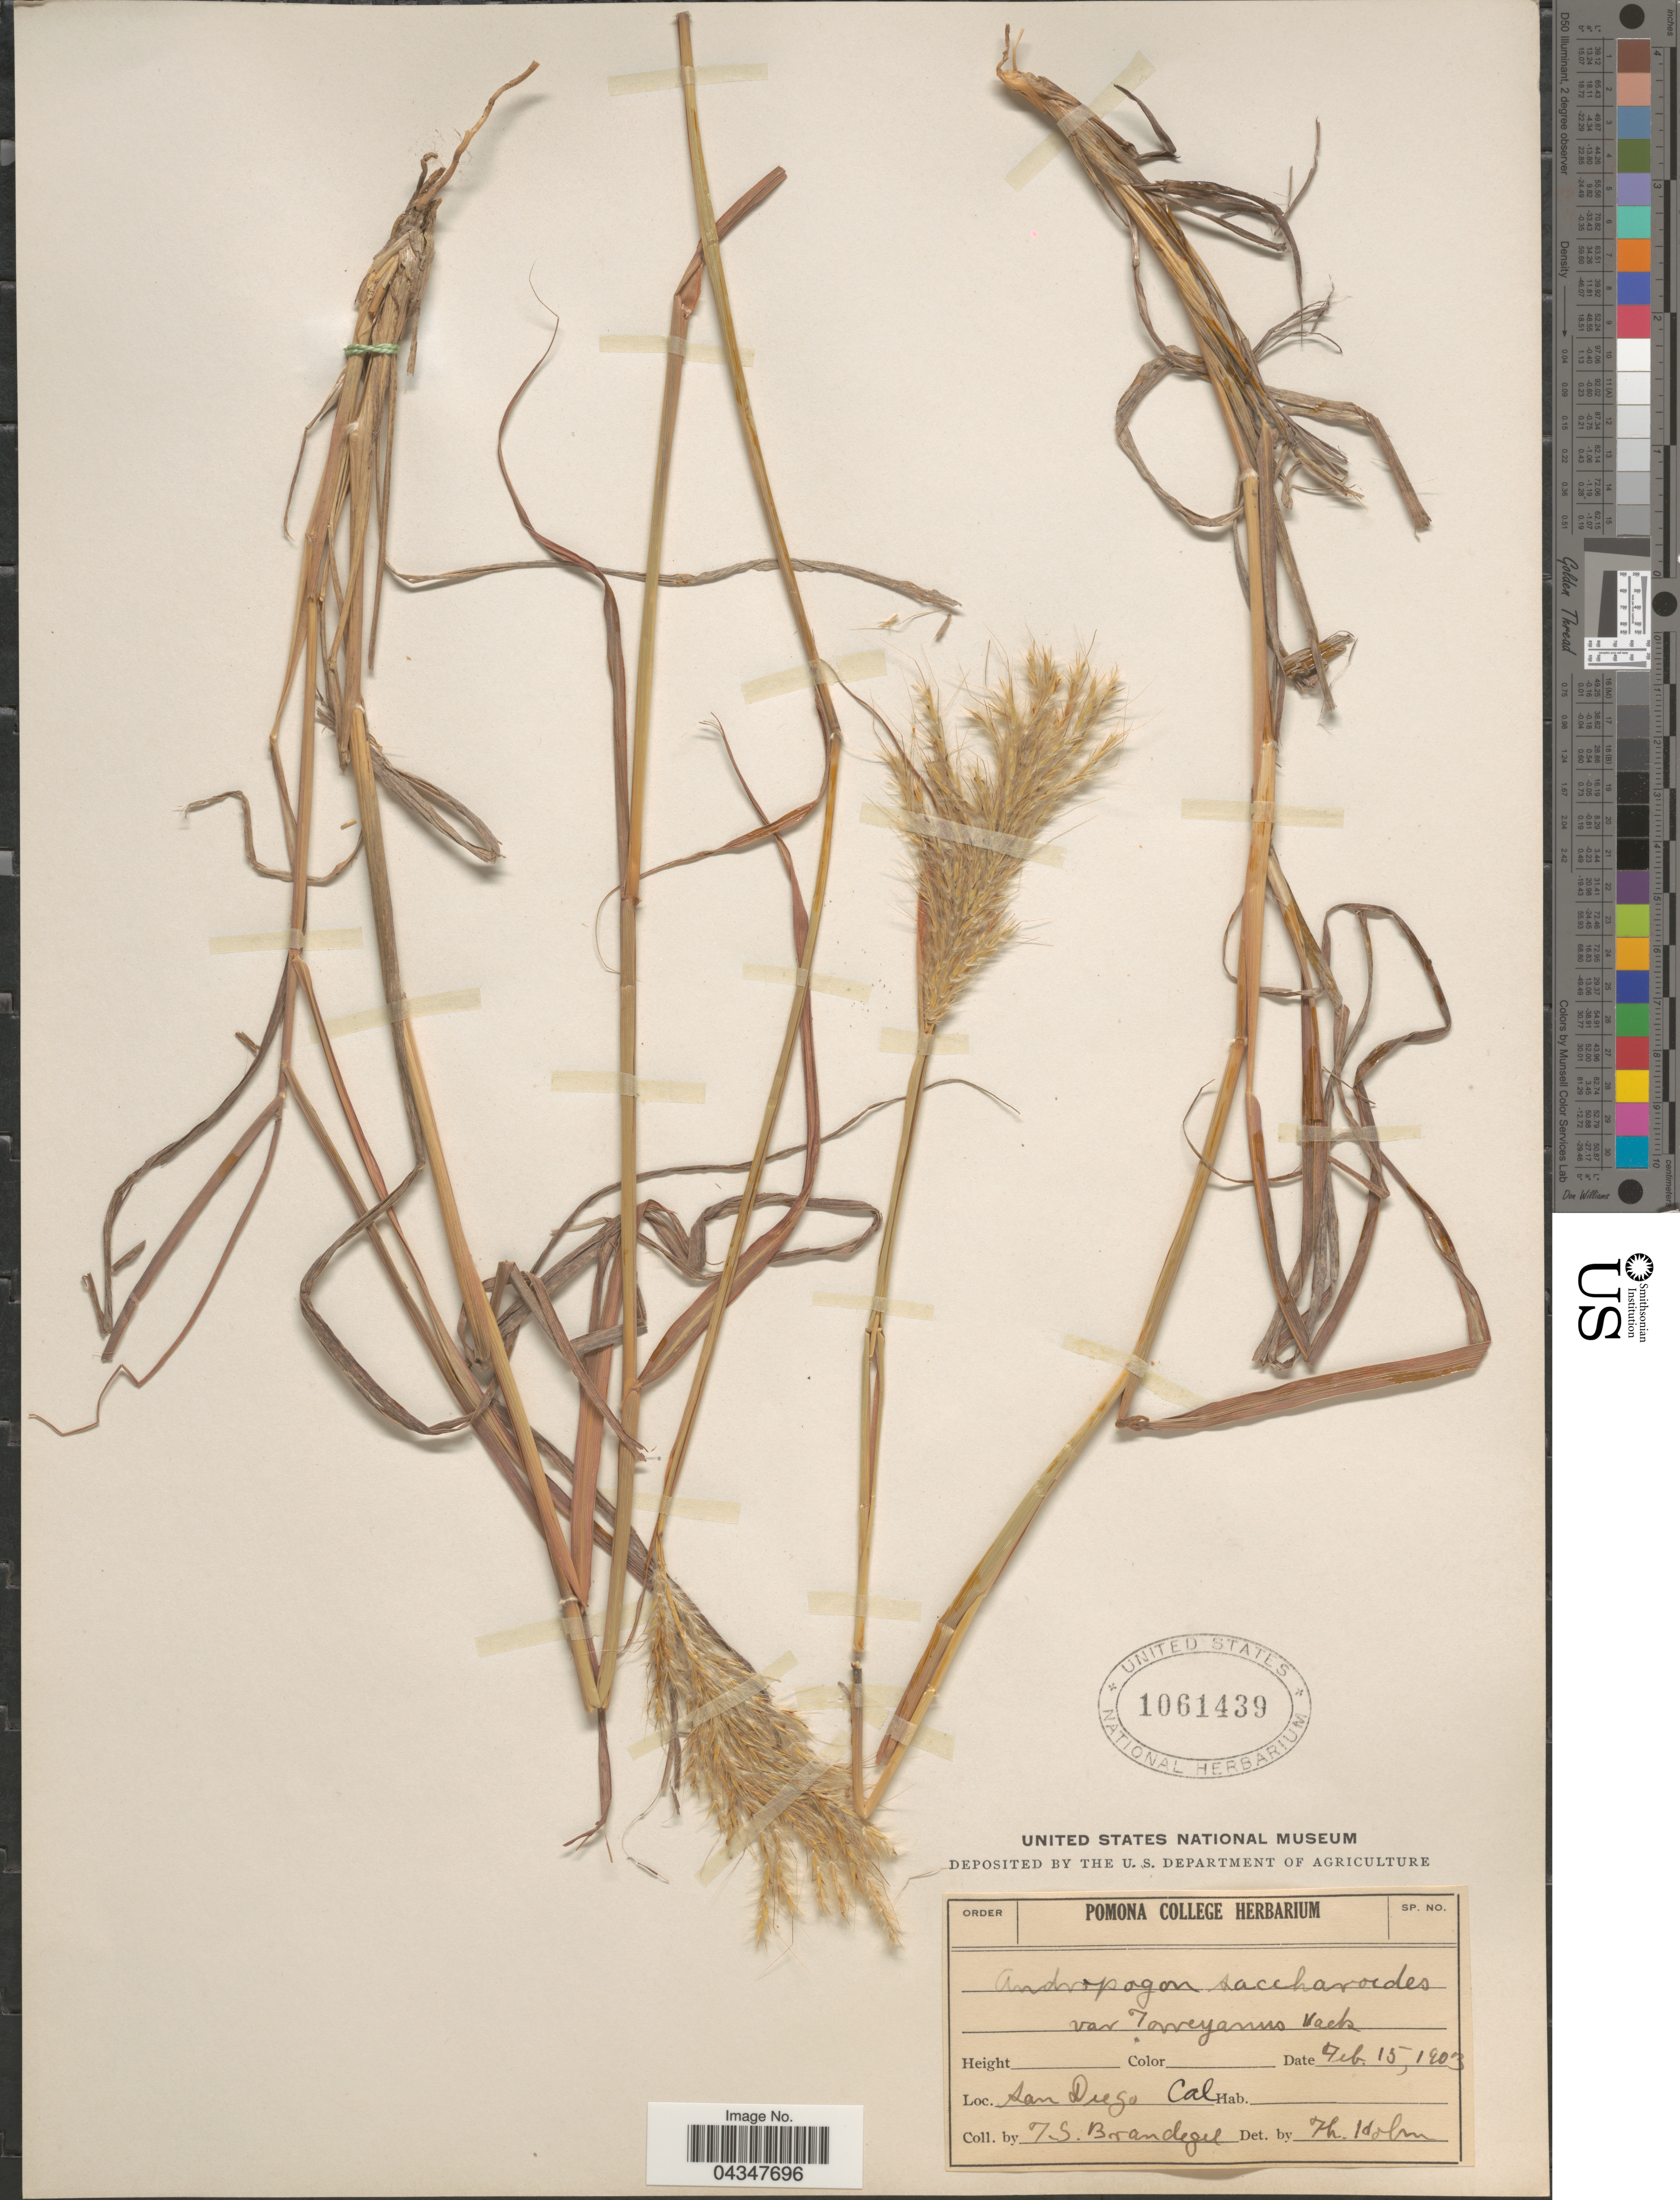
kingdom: Plantae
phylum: Tracheophyta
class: Liliopsida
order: Poales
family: Poaceae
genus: Bothriochloa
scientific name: Bothriochloa barbinodis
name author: (Lag.) Herter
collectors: F. S. Brandegee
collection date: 1903-02-15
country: United States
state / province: California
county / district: San Diego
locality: San Diego.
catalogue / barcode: US 1061439